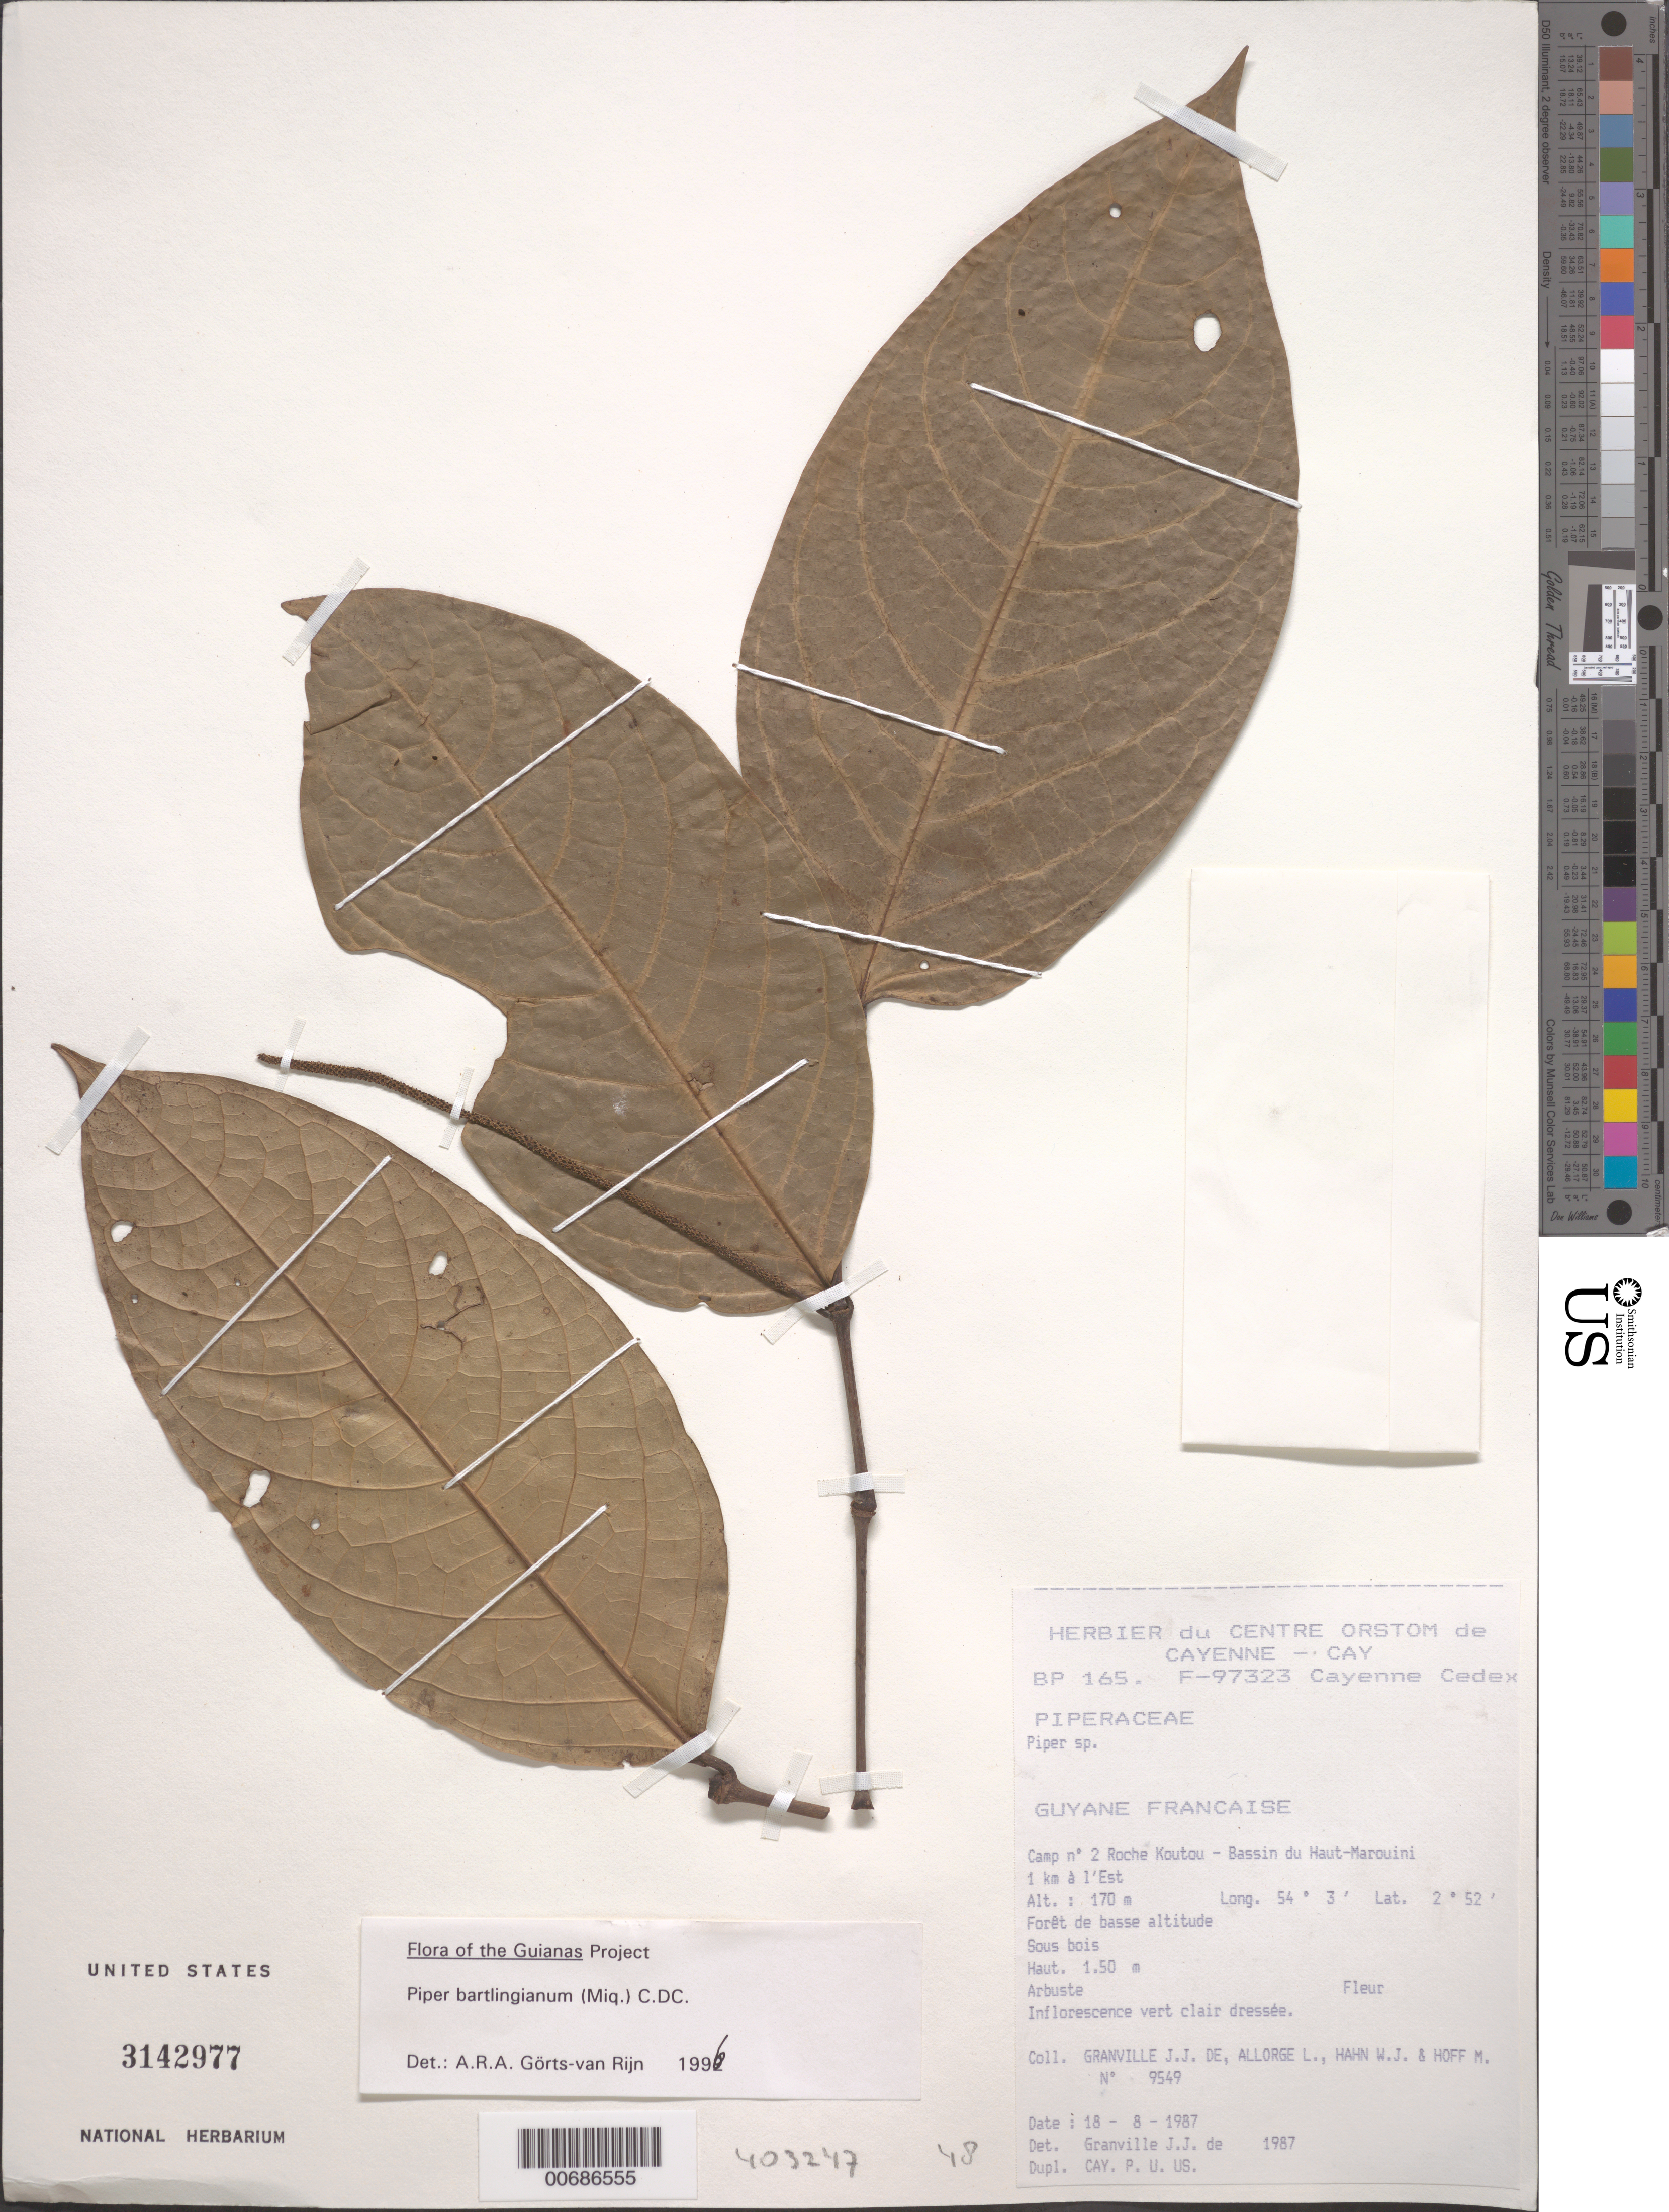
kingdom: Plantae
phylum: Tracheophyta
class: Magnoliopsida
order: Piperales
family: Piperaceae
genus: Piper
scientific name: Piper bartlingianum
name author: (Miq.) C. DC.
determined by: Görts-van Rijn, A. R. A.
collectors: J.-J. de Granville, L. Allorge, W. J. Hahn & M. Hoff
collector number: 9549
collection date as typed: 18-Aug-87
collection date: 1987-08-18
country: French Guiana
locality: Roche Koutou, Bassin du Haut-Marouini, Camp # 2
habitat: Forêt de basse altitude. Sous bois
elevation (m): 170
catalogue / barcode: US 3142977